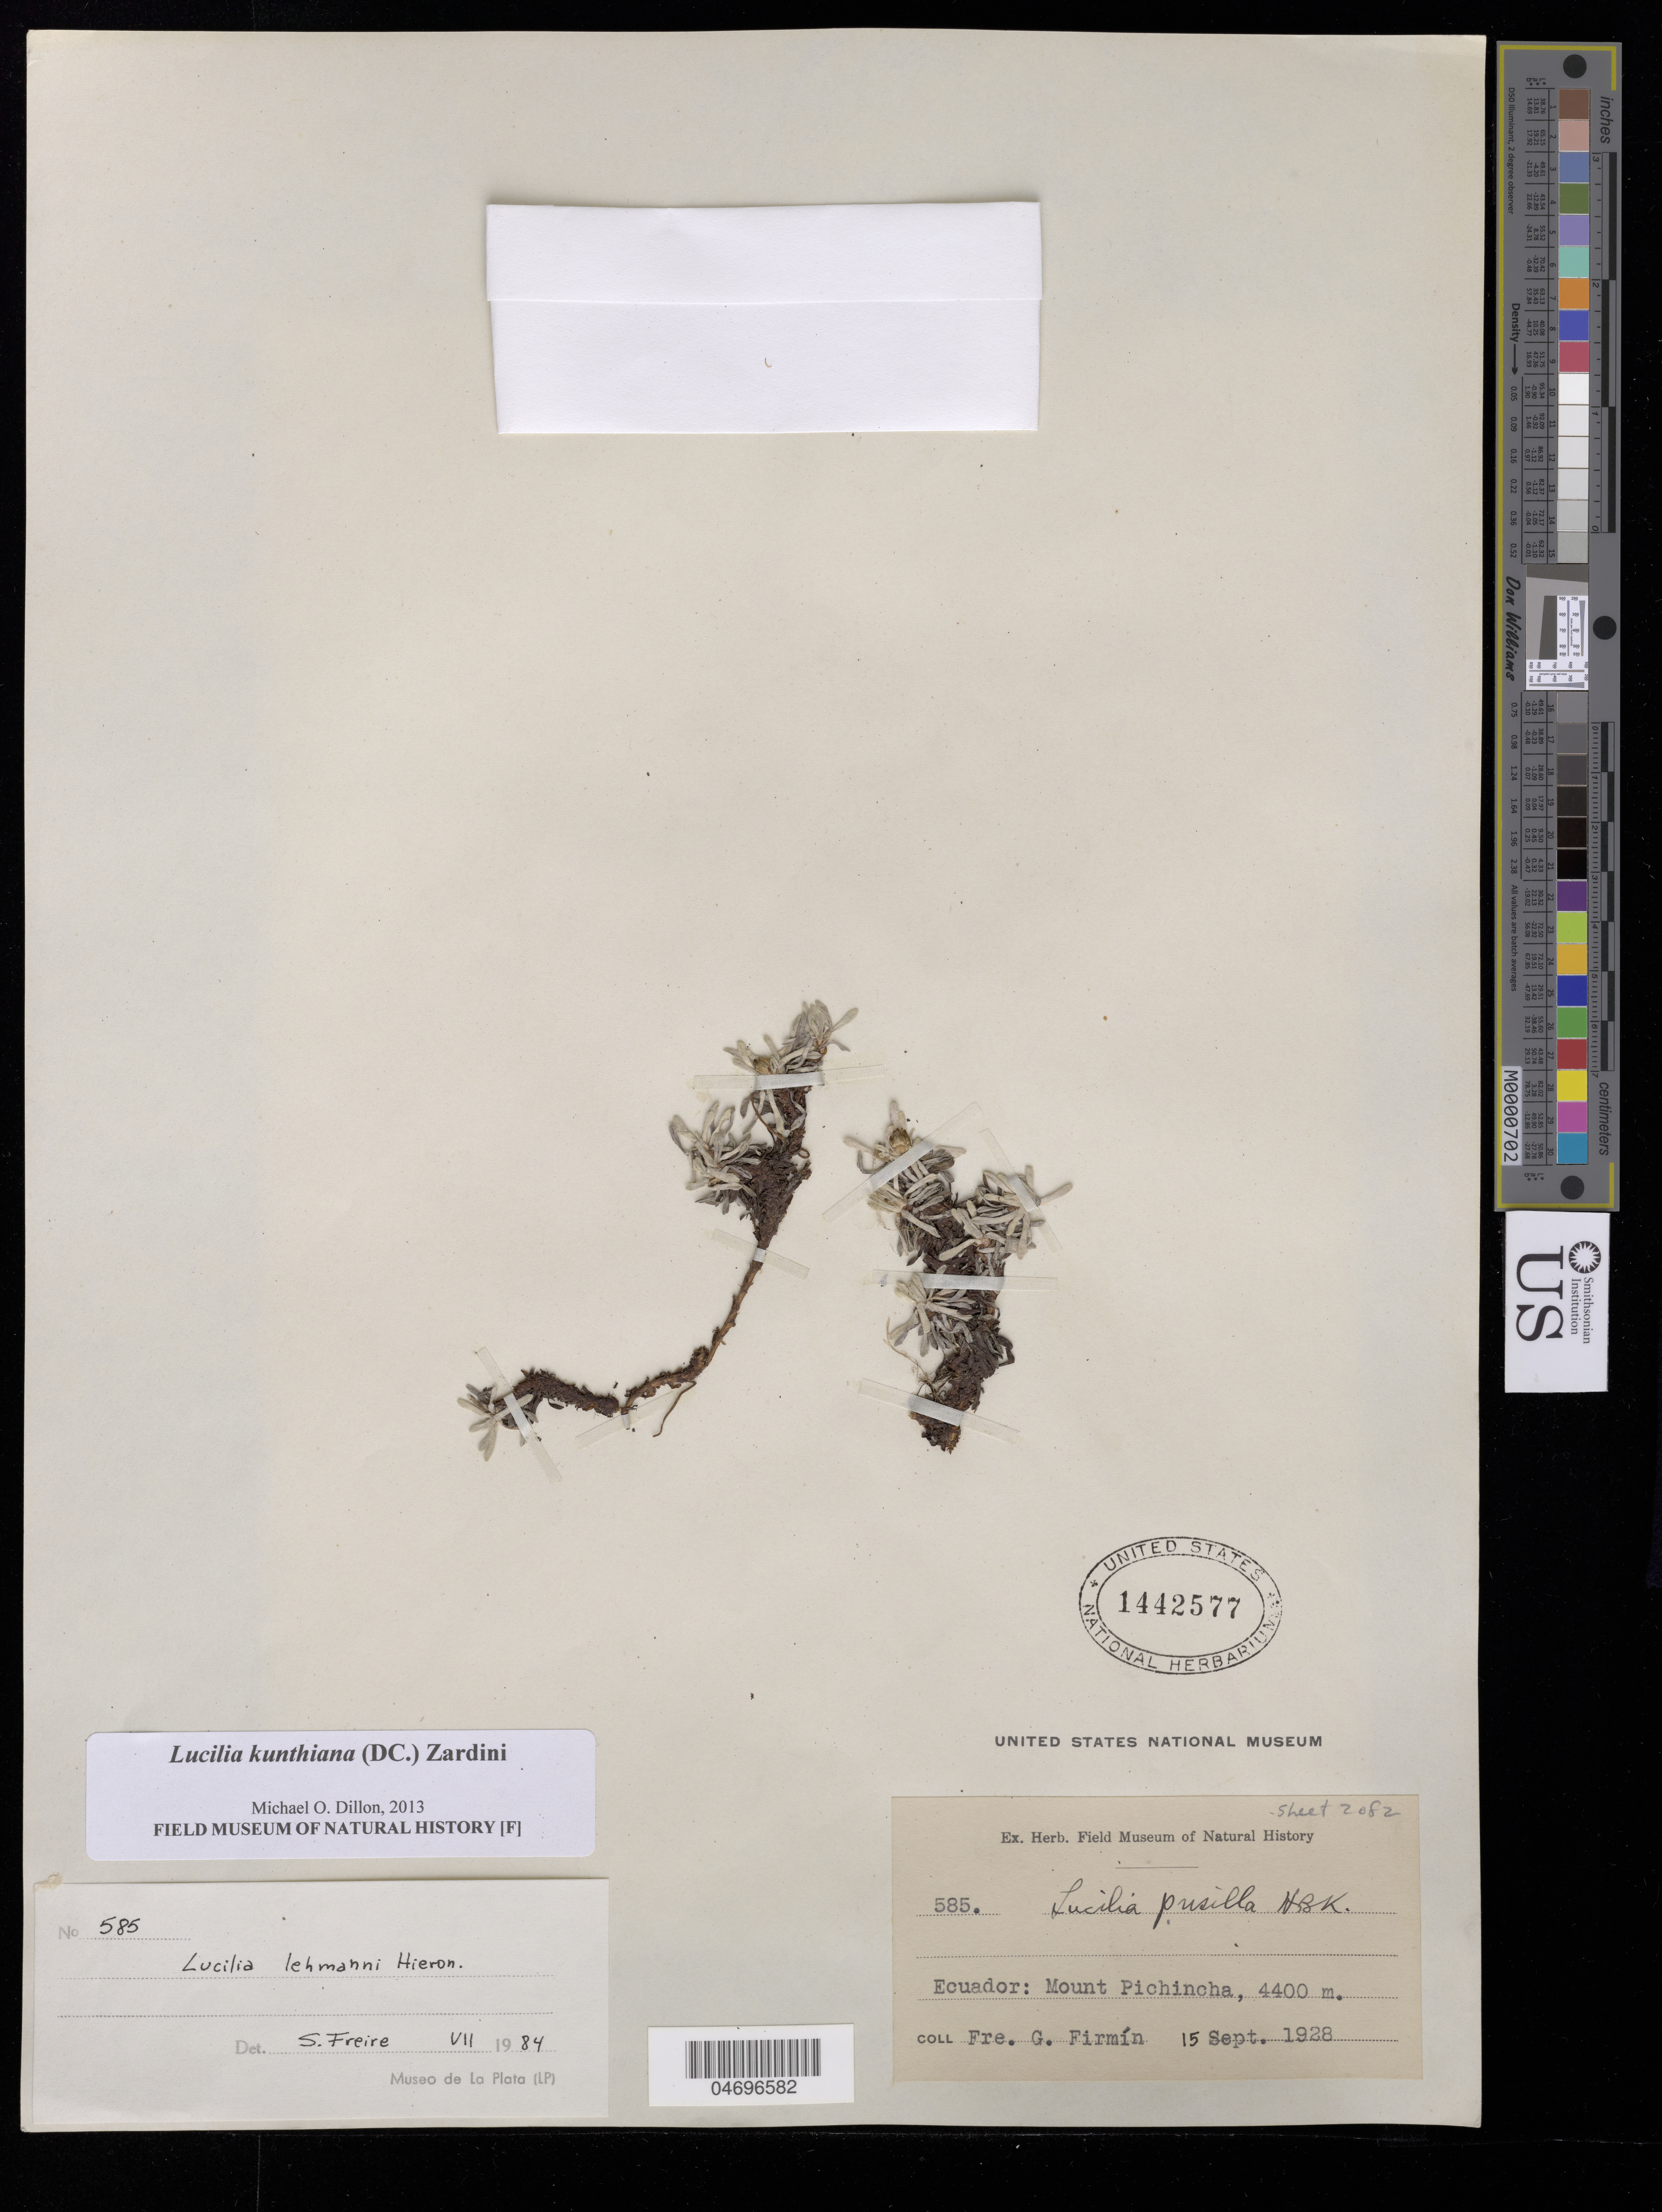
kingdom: Plantae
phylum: Tracheophyta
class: Magnoliopsida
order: Asterales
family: Asteraceae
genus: Lucilia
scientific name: Lucilia kunthiana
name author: (DC.) Zardini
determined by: Dillon, M. O.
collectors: F. Firmin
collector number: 585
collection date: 1928-09-15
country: Ecuador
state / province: Pichincha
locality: Prov. de Pichincha. Pichincha. En una hondonada del "Padre Encantado"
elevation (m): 4400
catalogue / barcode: US 1442577